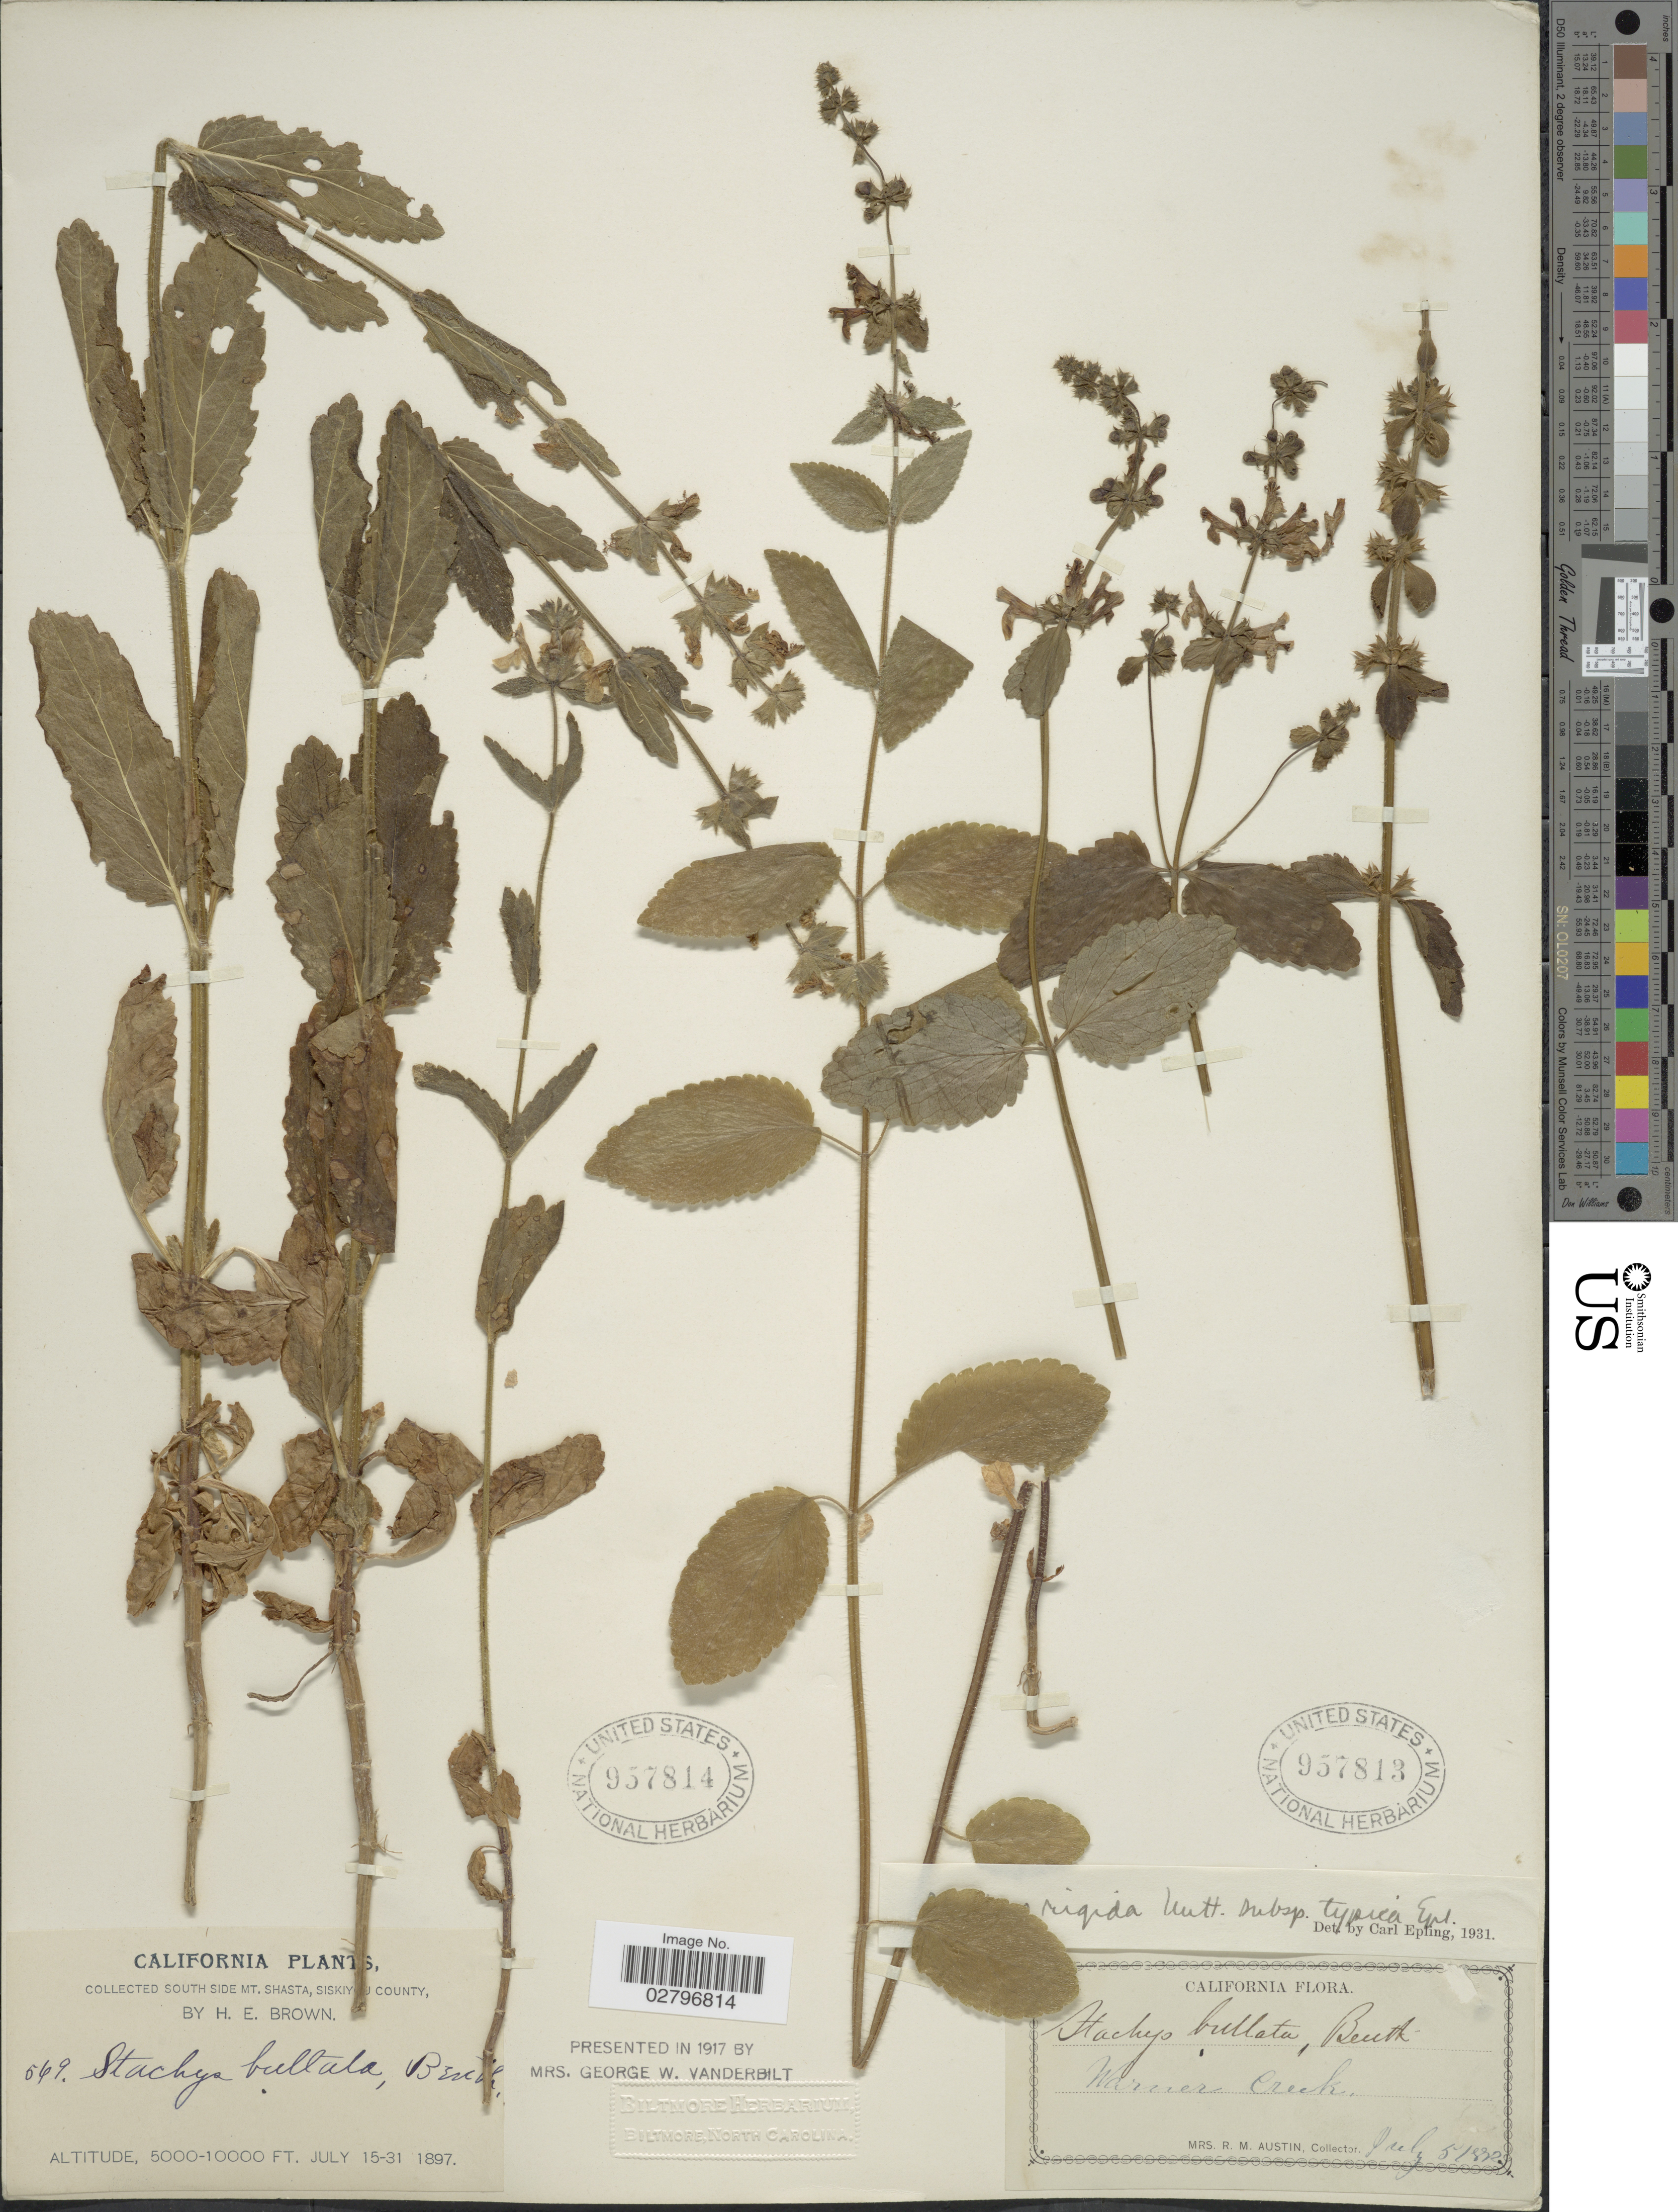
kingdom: Plantae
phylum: Tracheophyta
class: Magnoliopsida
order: Lamiales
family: Lamiaceae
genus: Stachys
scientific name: Stachys rigida subsp. typica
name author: Epling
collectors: R. Austin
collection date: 1872-07-05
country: United States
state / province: California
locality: Warner Creek.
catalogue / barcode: US 957813-2